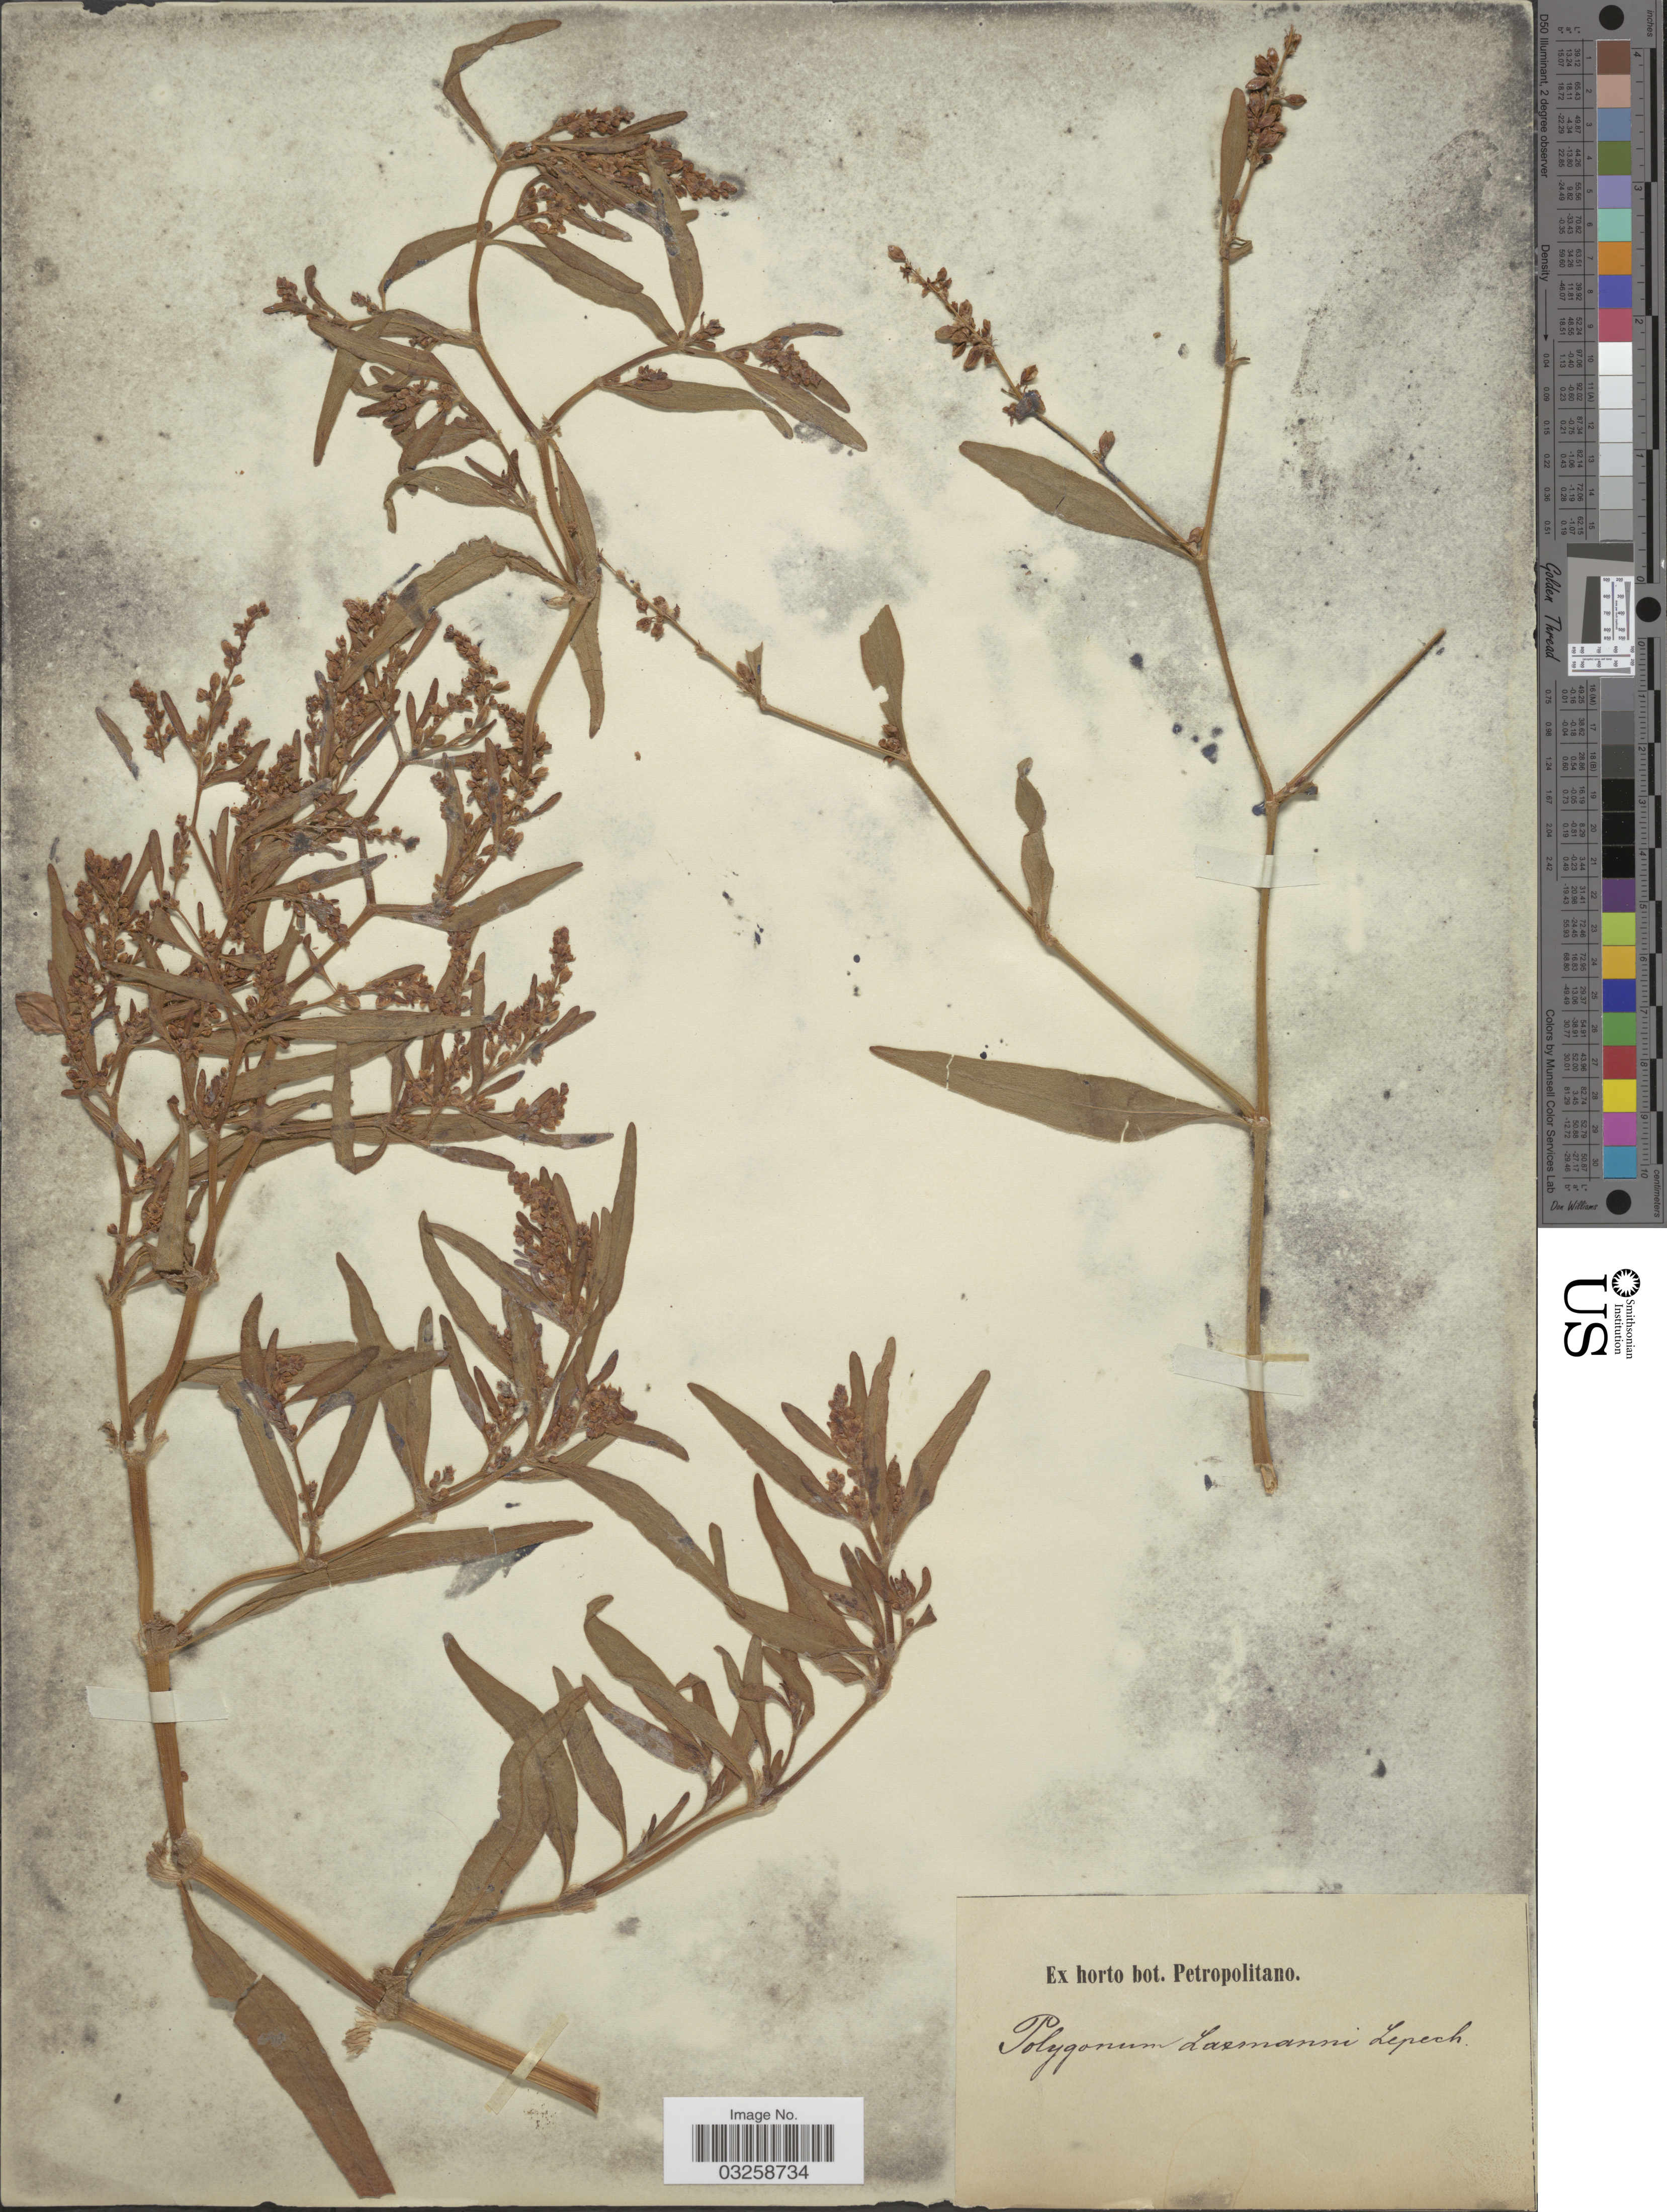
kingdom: Plantae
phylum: Tracheophyta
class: Magnoliopsida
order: Caryophyllales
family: Polygonaceae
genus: Koenigia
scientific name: Koenigia ochreata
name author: (L.) T.M. Schust. & Reveal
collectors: ex Horto Bot. Petropolitano